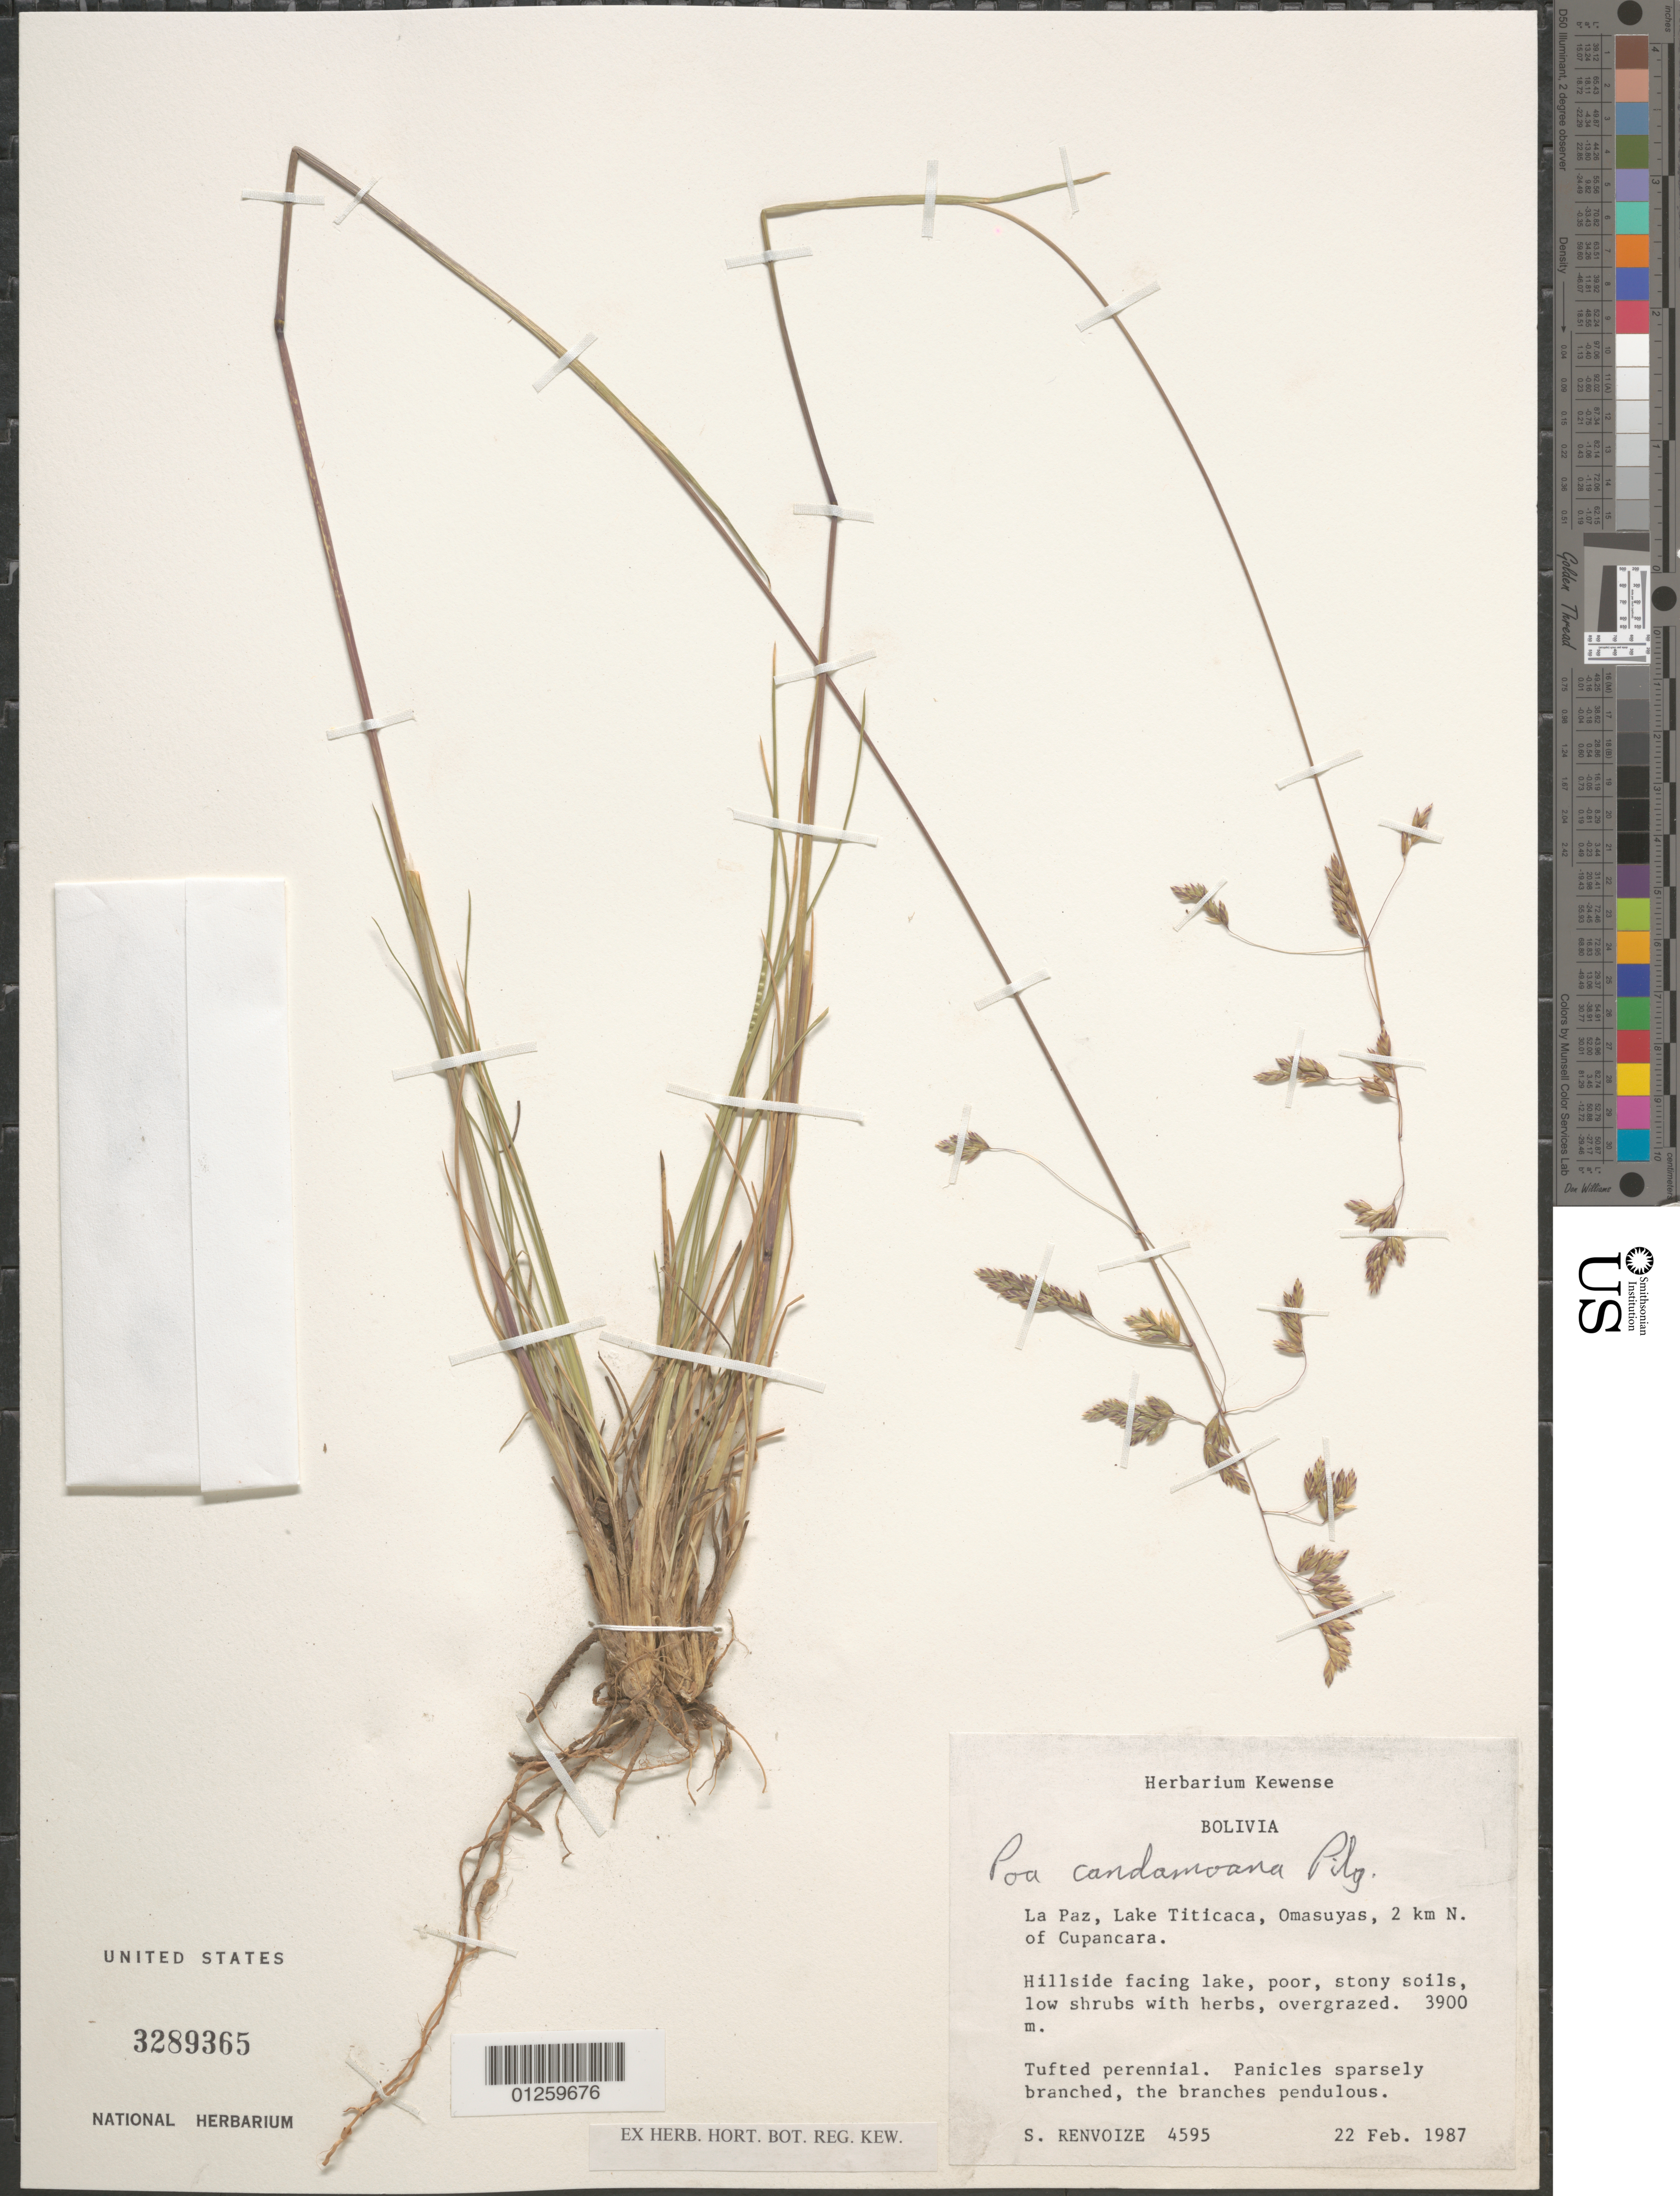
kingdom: Plantae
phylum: Tracheophyta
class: Liliopsida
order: Poales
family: Poaceae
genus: Poa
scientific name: Poa candamoana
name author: Pilg.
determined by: Soreng, Robert J., Research Associate (BOT), Smithsonian Institution - National Museum of Natural History (UNITED STATES)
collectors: S. A. Renvoize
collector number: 4595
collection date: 1987-02-22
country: Bolivia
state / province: La Páz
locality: Lake Titicaca, Omasuyas, 2 km N. of Cupancara. Hillside facing lake, poor, stony soils, low shrubs with herbs, overgrazed.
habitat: stoni soils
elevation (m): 3900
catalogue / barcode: US 3289365